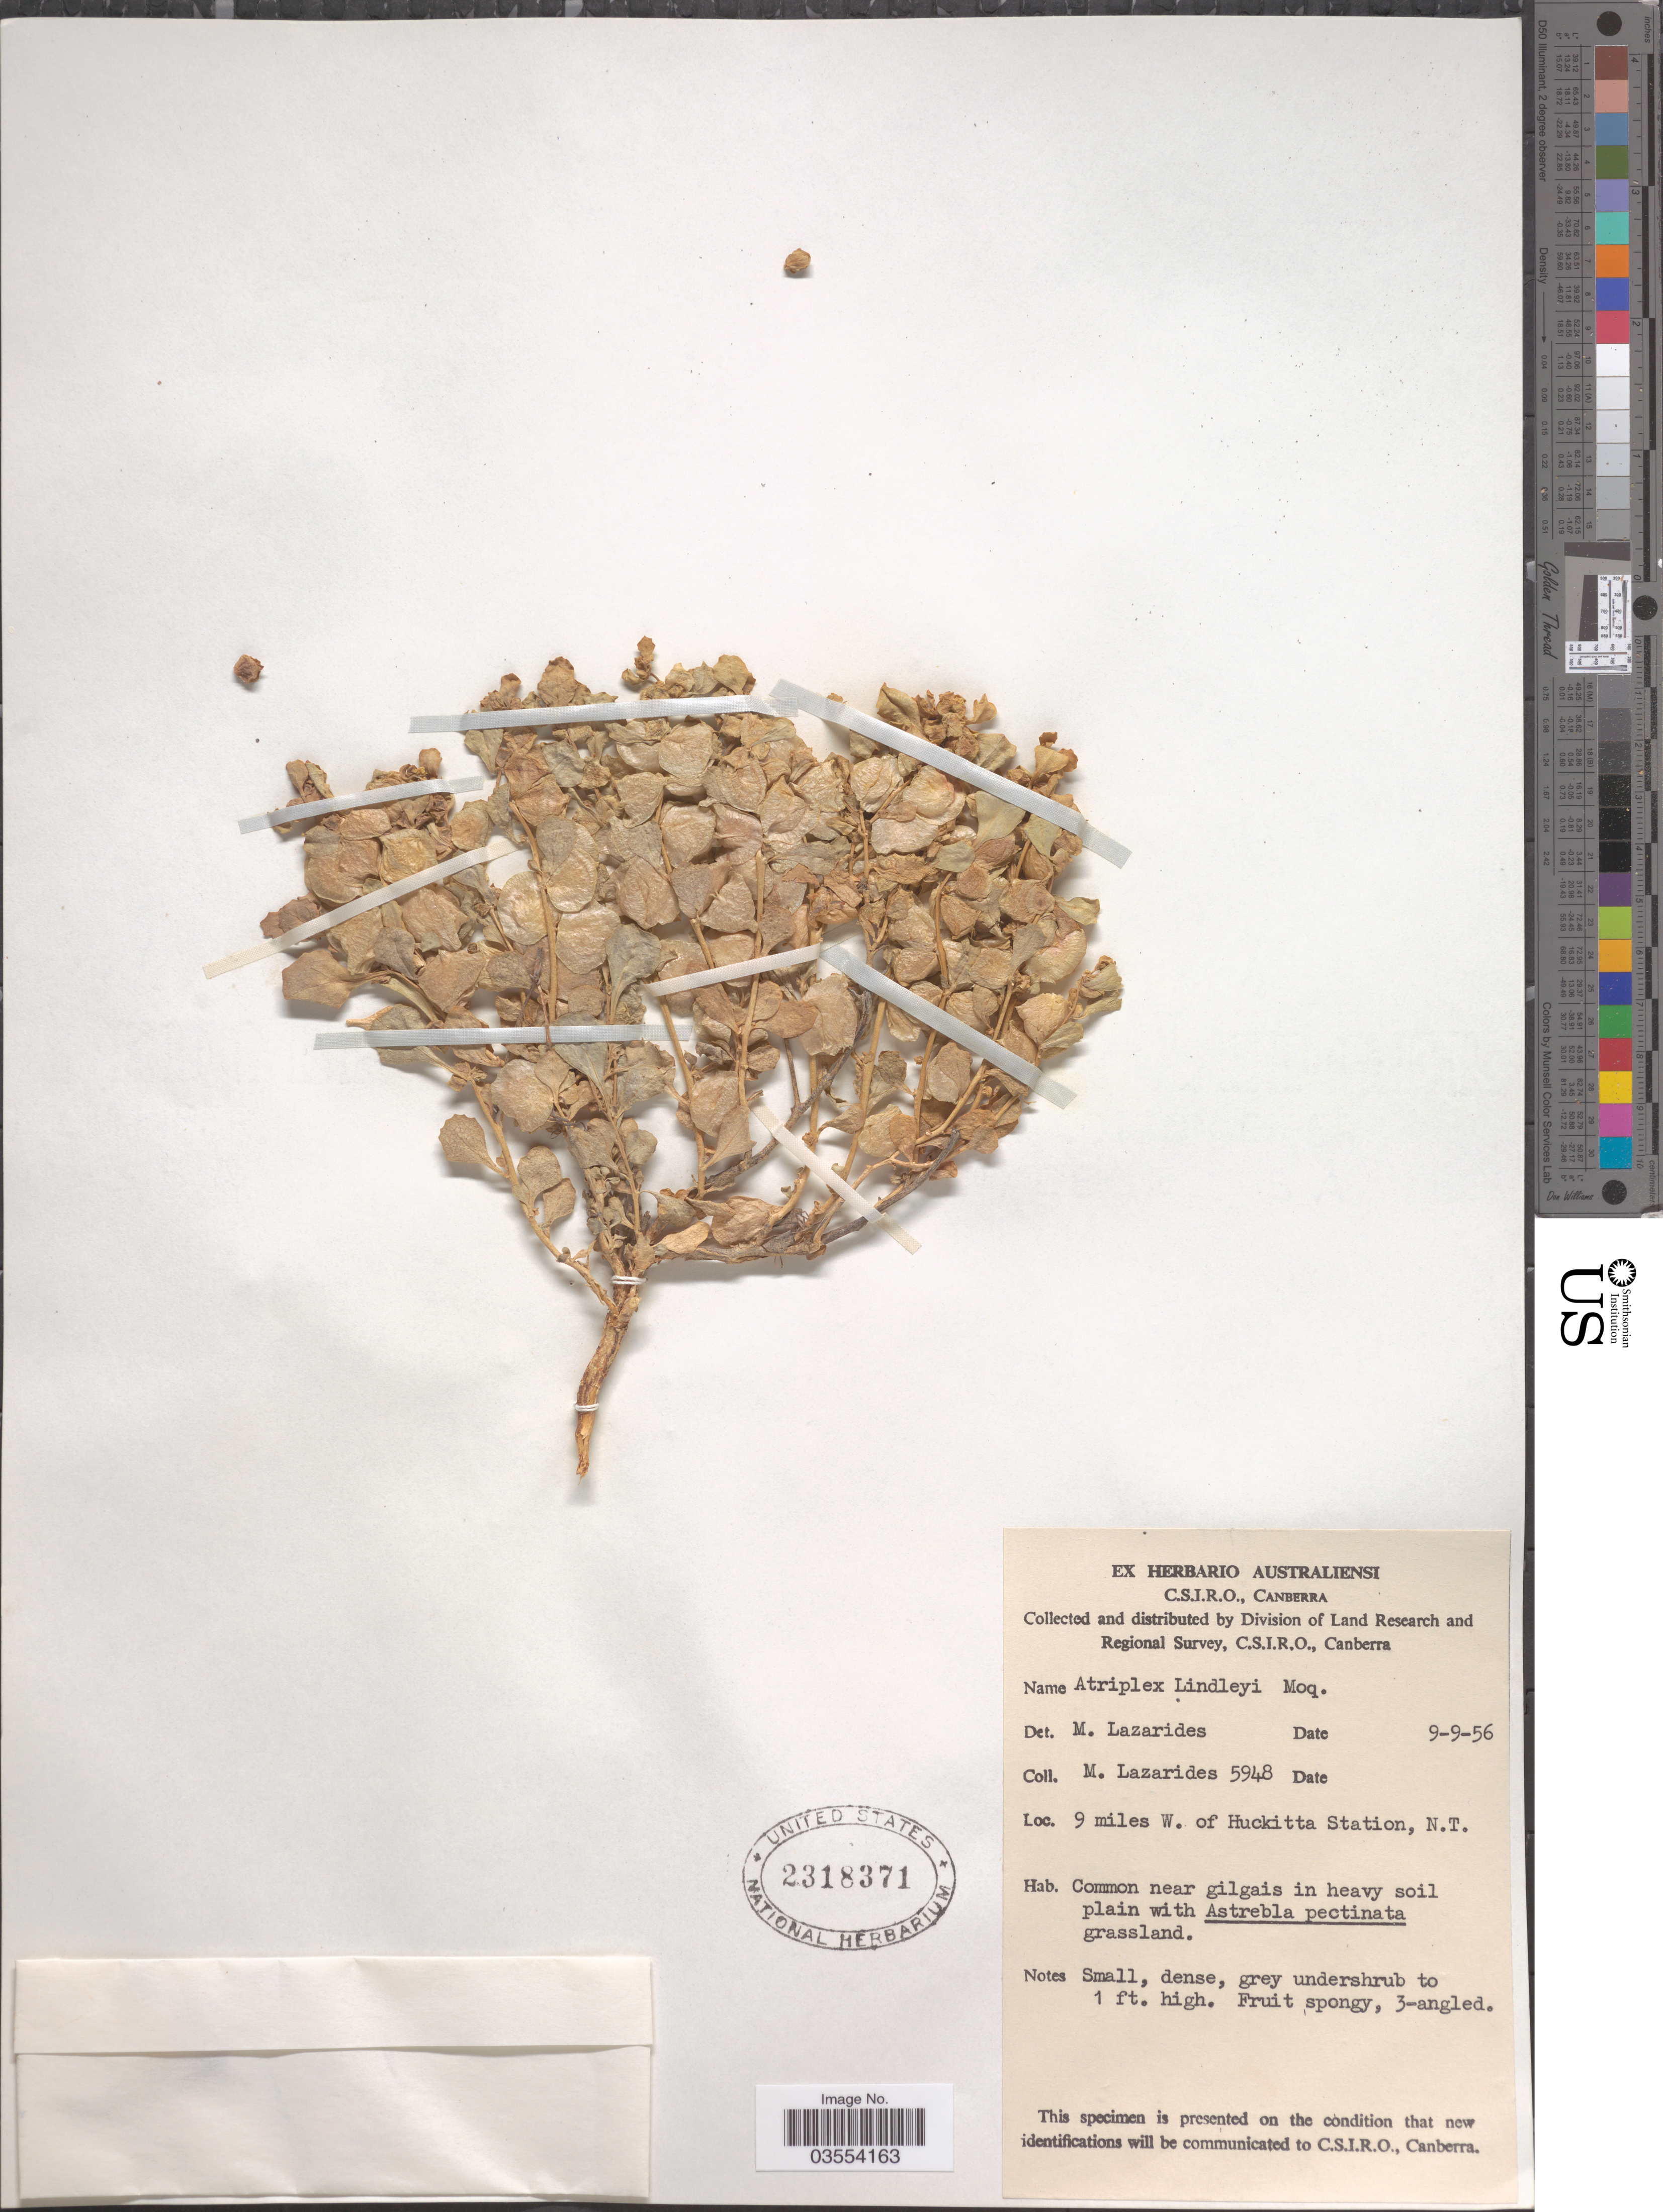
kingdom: Plantae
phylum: Tracheophyta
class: Magnoliopsida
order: Caryophyllales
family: Amaranthaceae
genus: Atriplex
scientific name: Atriplex lindleyi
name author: Moq.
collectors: M. Lazarides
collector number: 5948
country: Australia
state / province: Northern Territory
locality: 9 miles W. of Huckitta Station.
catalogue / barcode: US 2318371